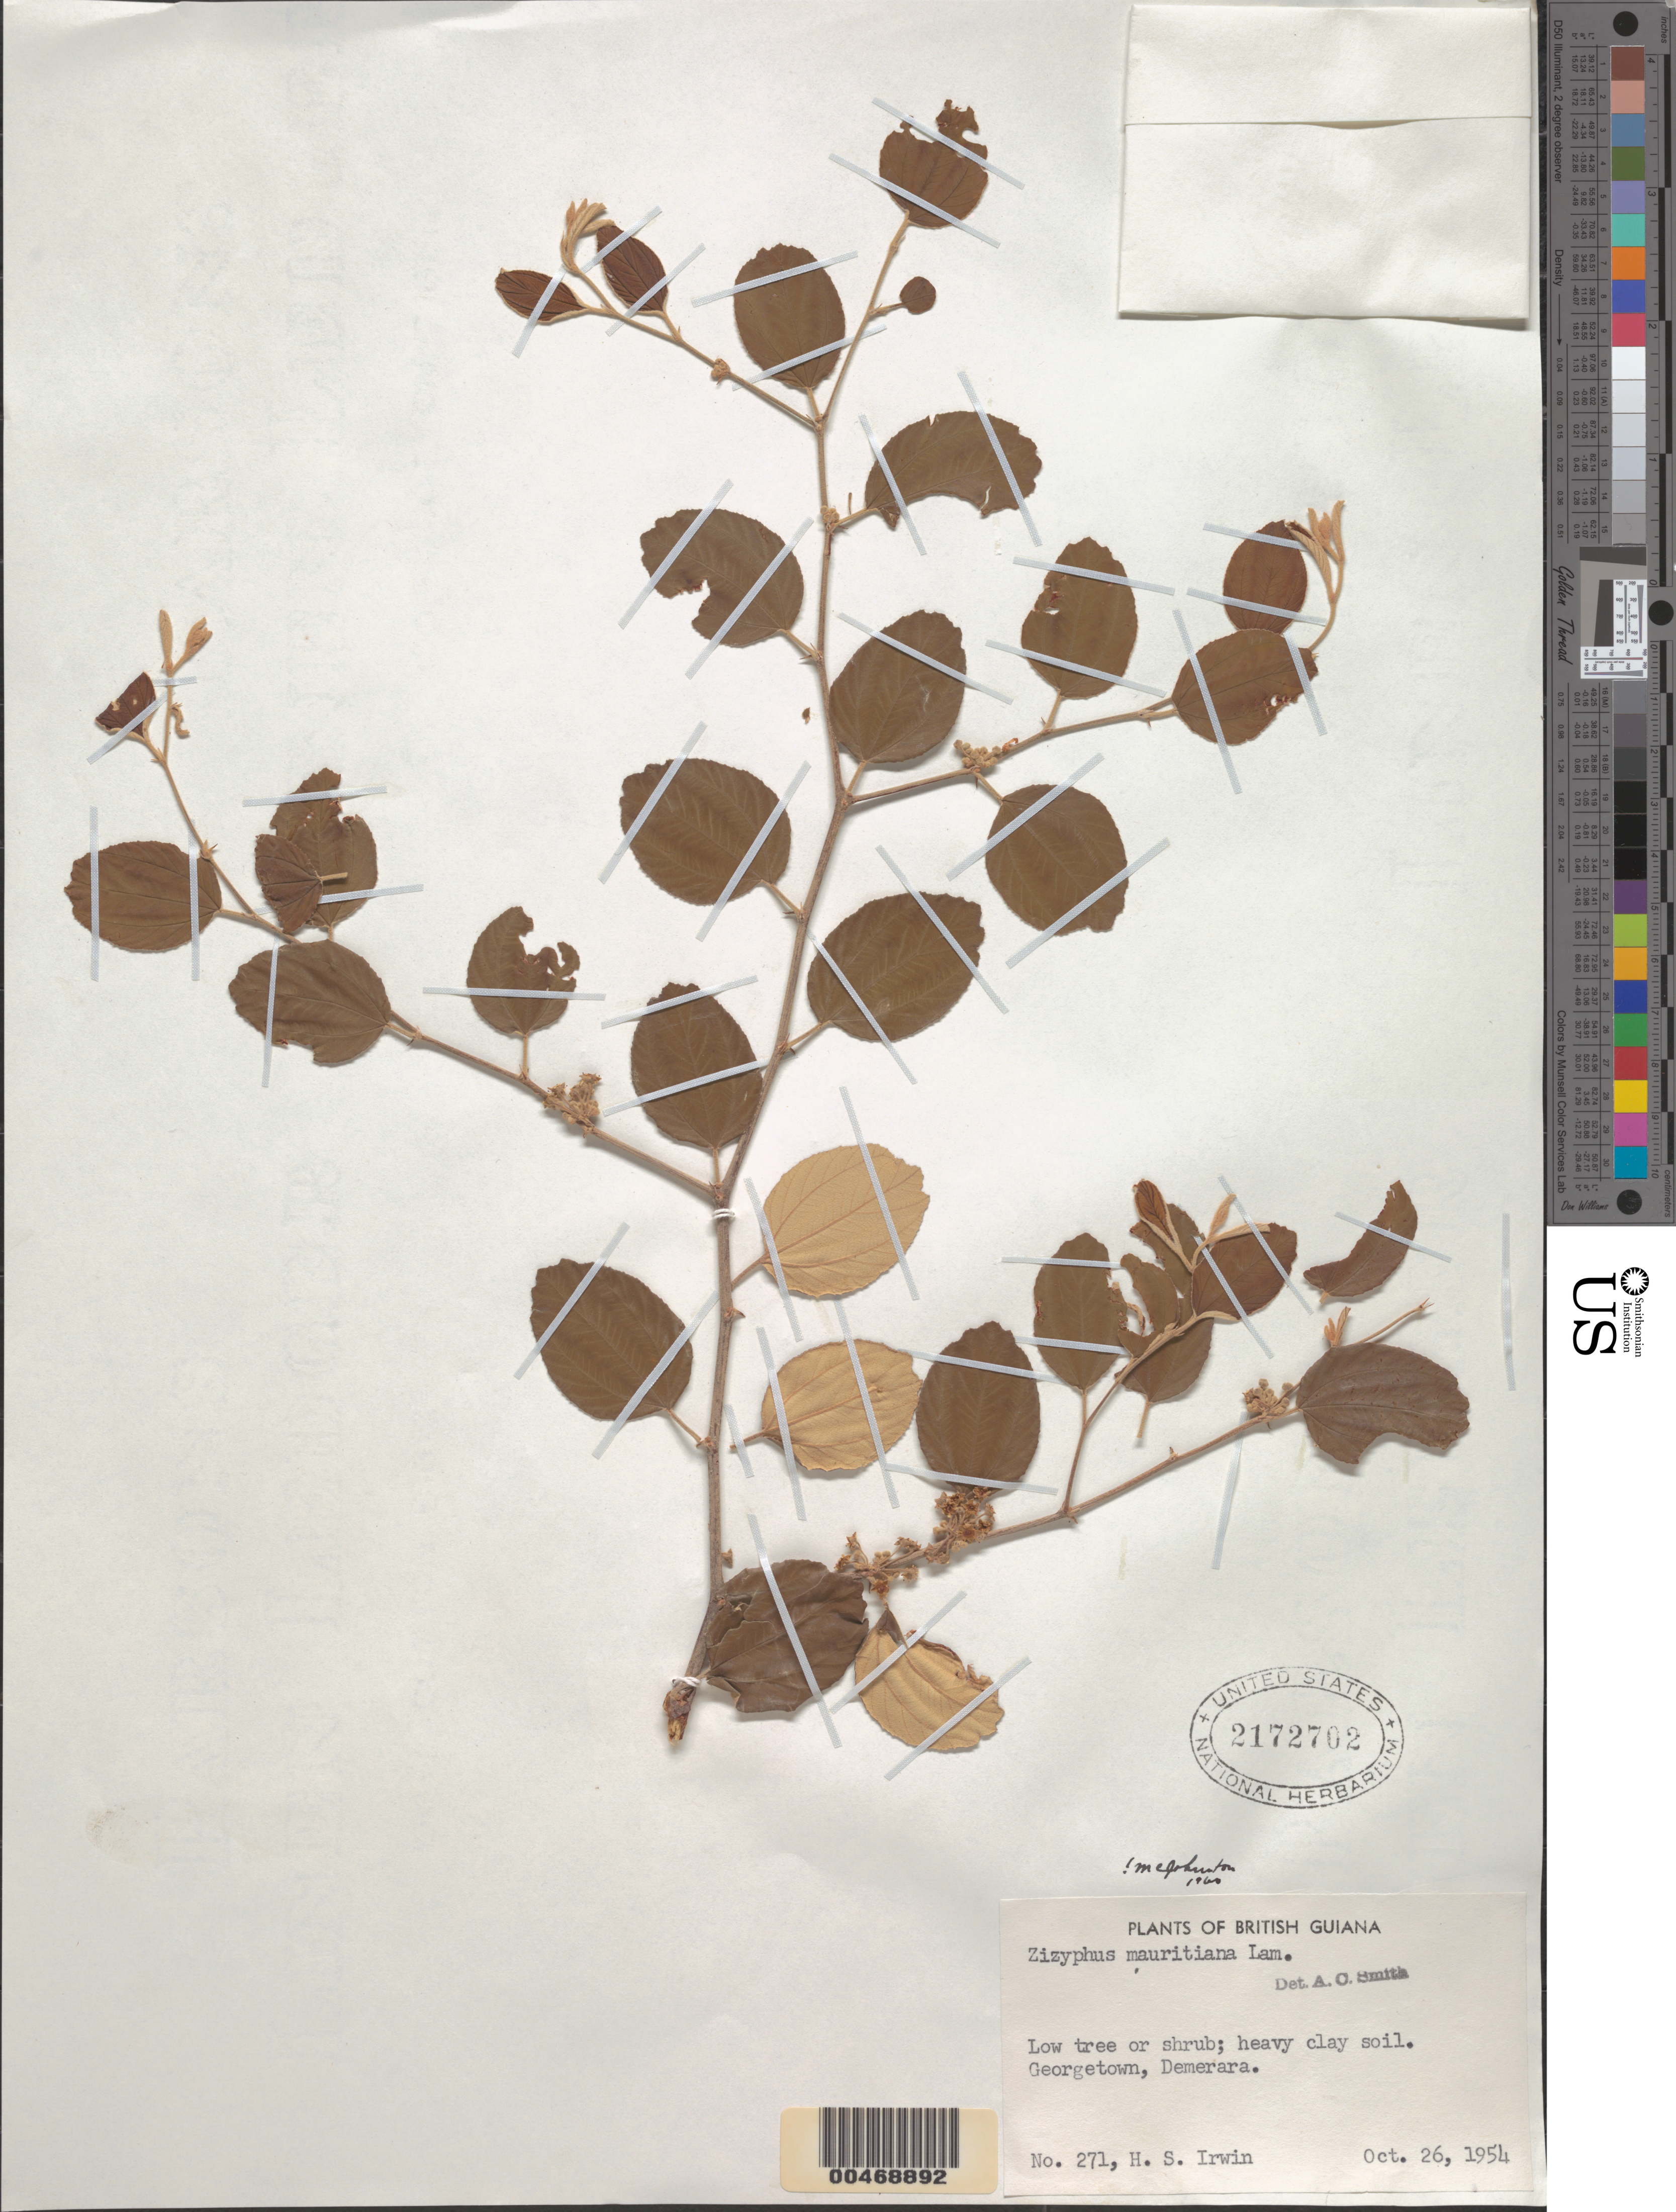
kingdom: Plantae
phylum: Tracheophyta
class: Magnoliopsida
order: Rosales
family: Rhamnaceae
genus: Ziziphus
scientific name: Ziziphus jujuba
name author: Mill.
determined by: Johnston, Marshall C.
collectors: H. Irwin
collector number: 271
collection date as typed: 26-Oct-54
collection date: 1954-10-26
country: Guyana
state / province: Demerara-Mahaica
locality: Georgetown, Demerara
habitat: Geavy clay soil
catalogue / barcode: US 2172762